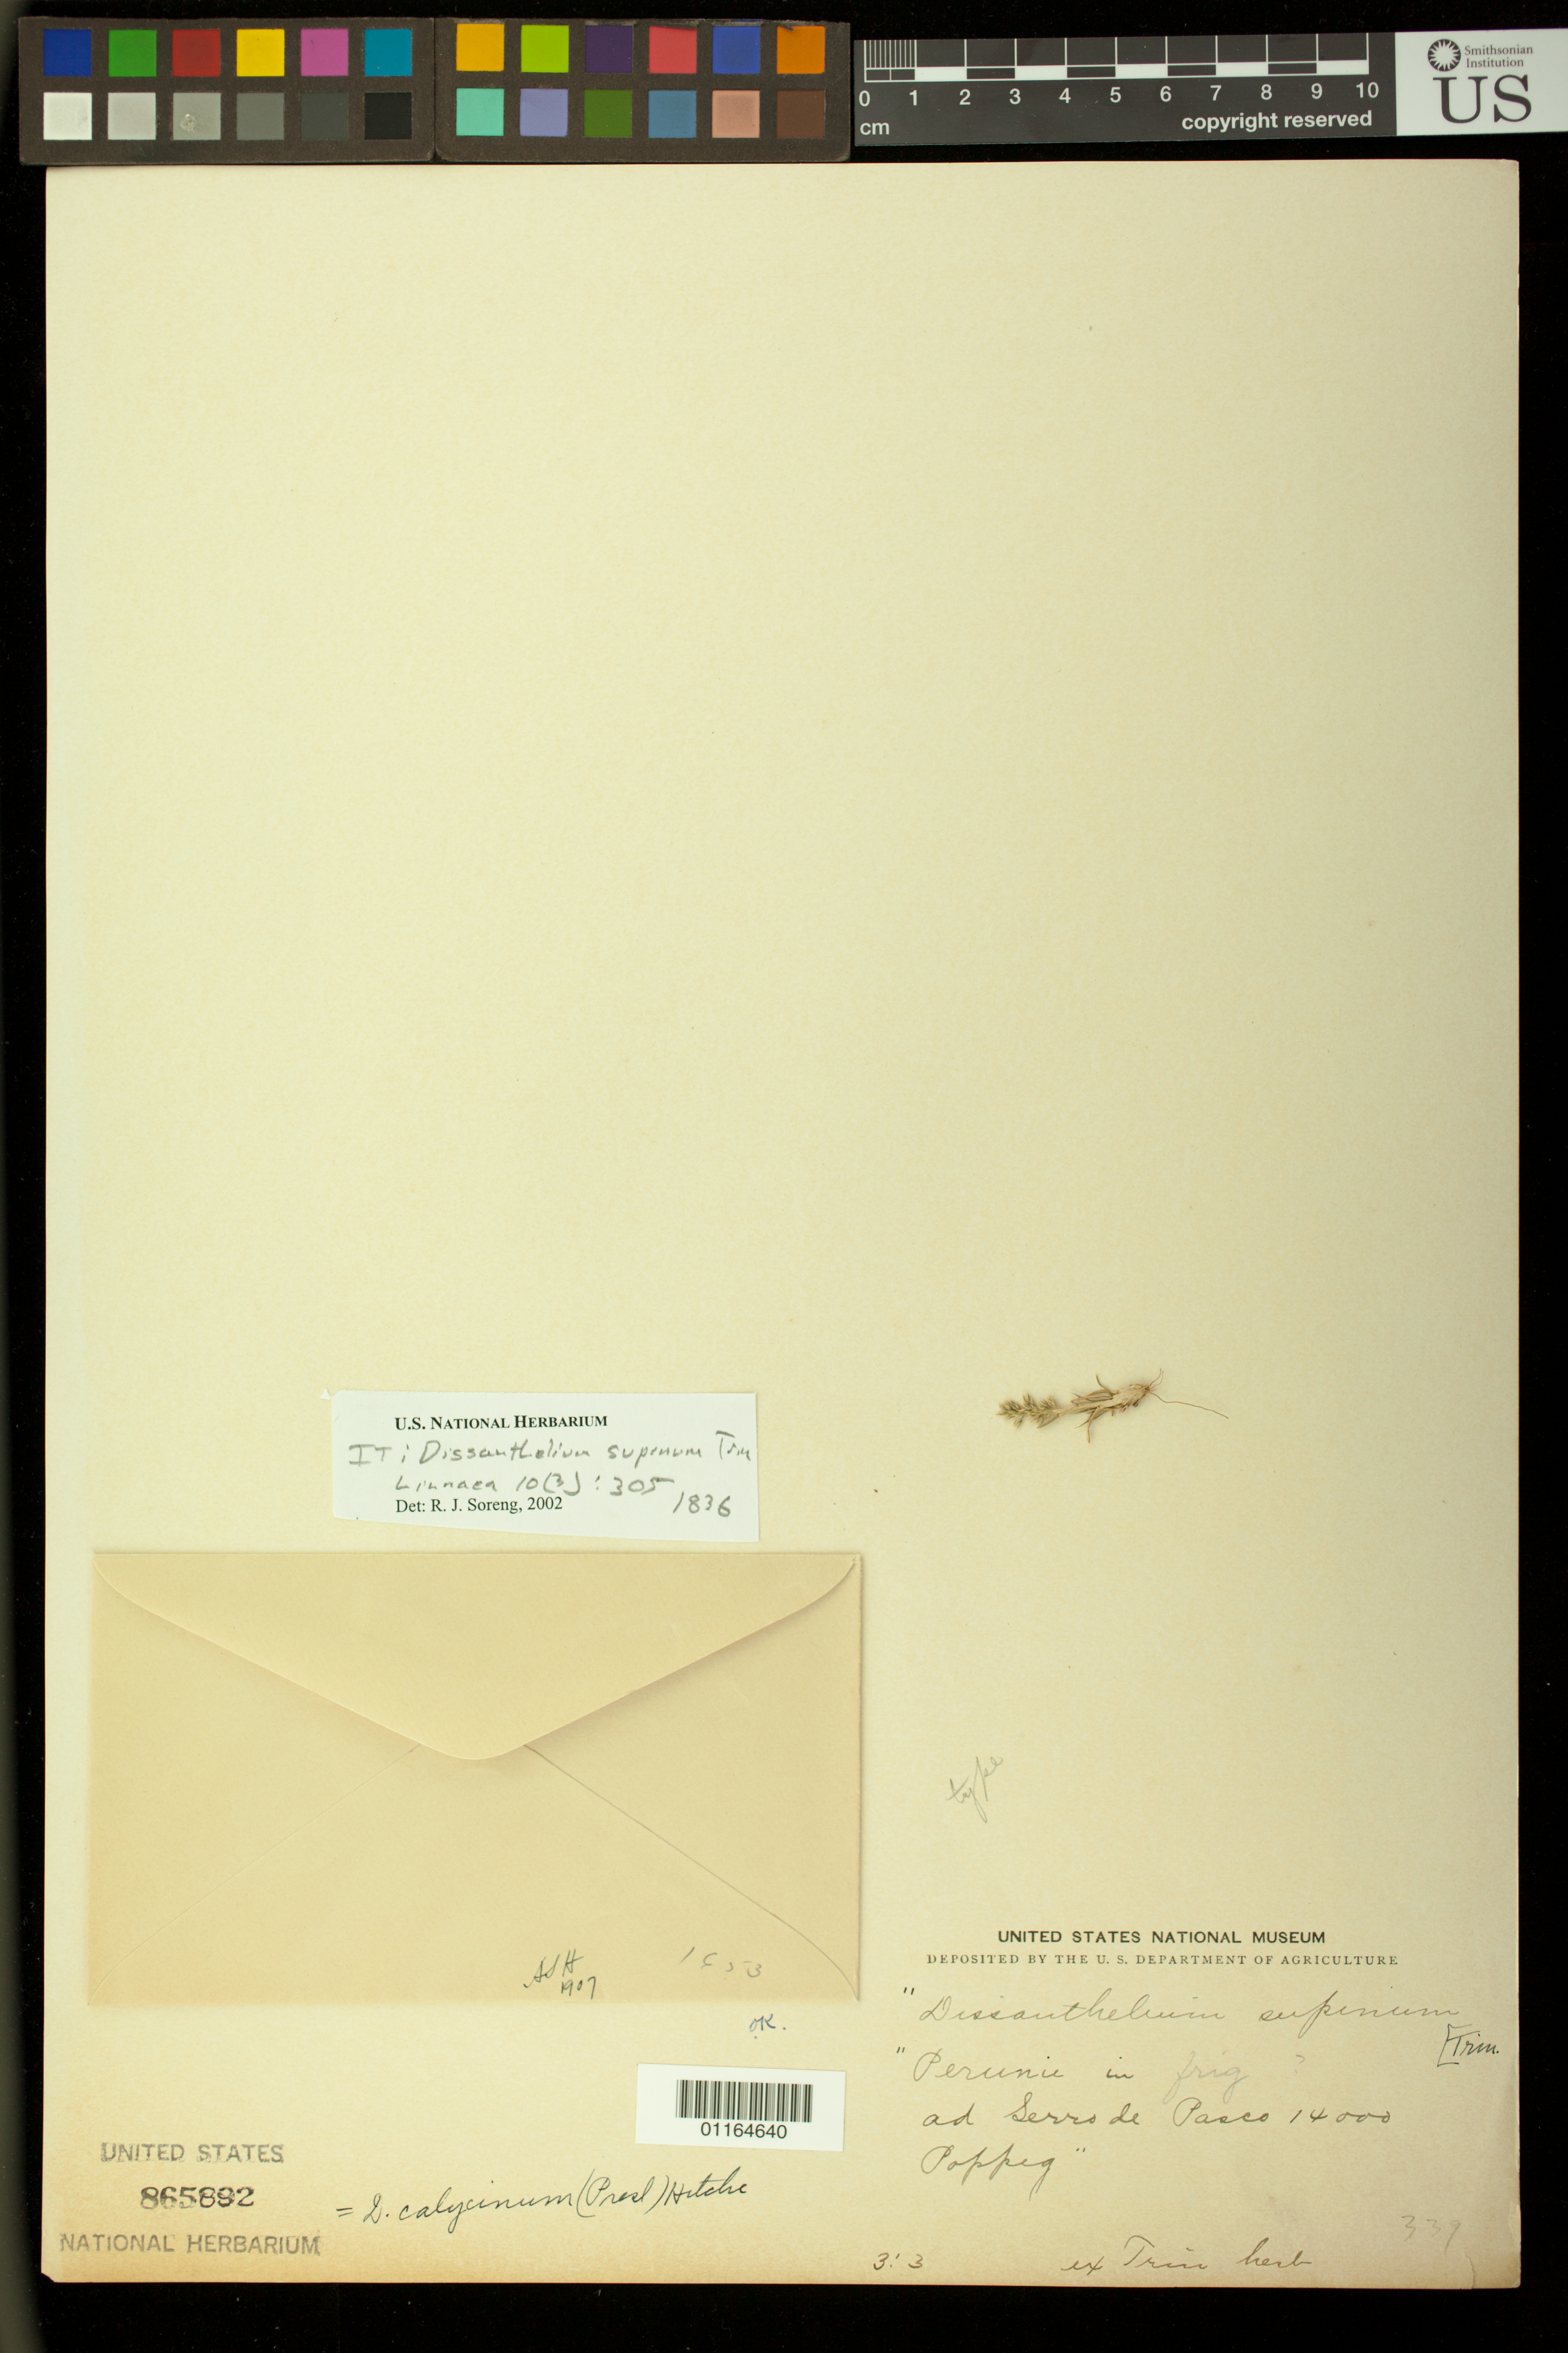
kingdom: Plantae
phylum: Tracheophyta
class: Liliopsida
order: Poales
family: Poaceae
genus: Dissanthelium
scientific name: Dissanthelium supinum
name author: Trin.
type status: Type Collection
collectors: E. F. Poeppig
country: Peru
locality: Cerro de Pasco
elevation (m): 4267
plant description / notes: Fragmentary material of type specimen ex herb. Trin.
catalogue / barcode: US 865892